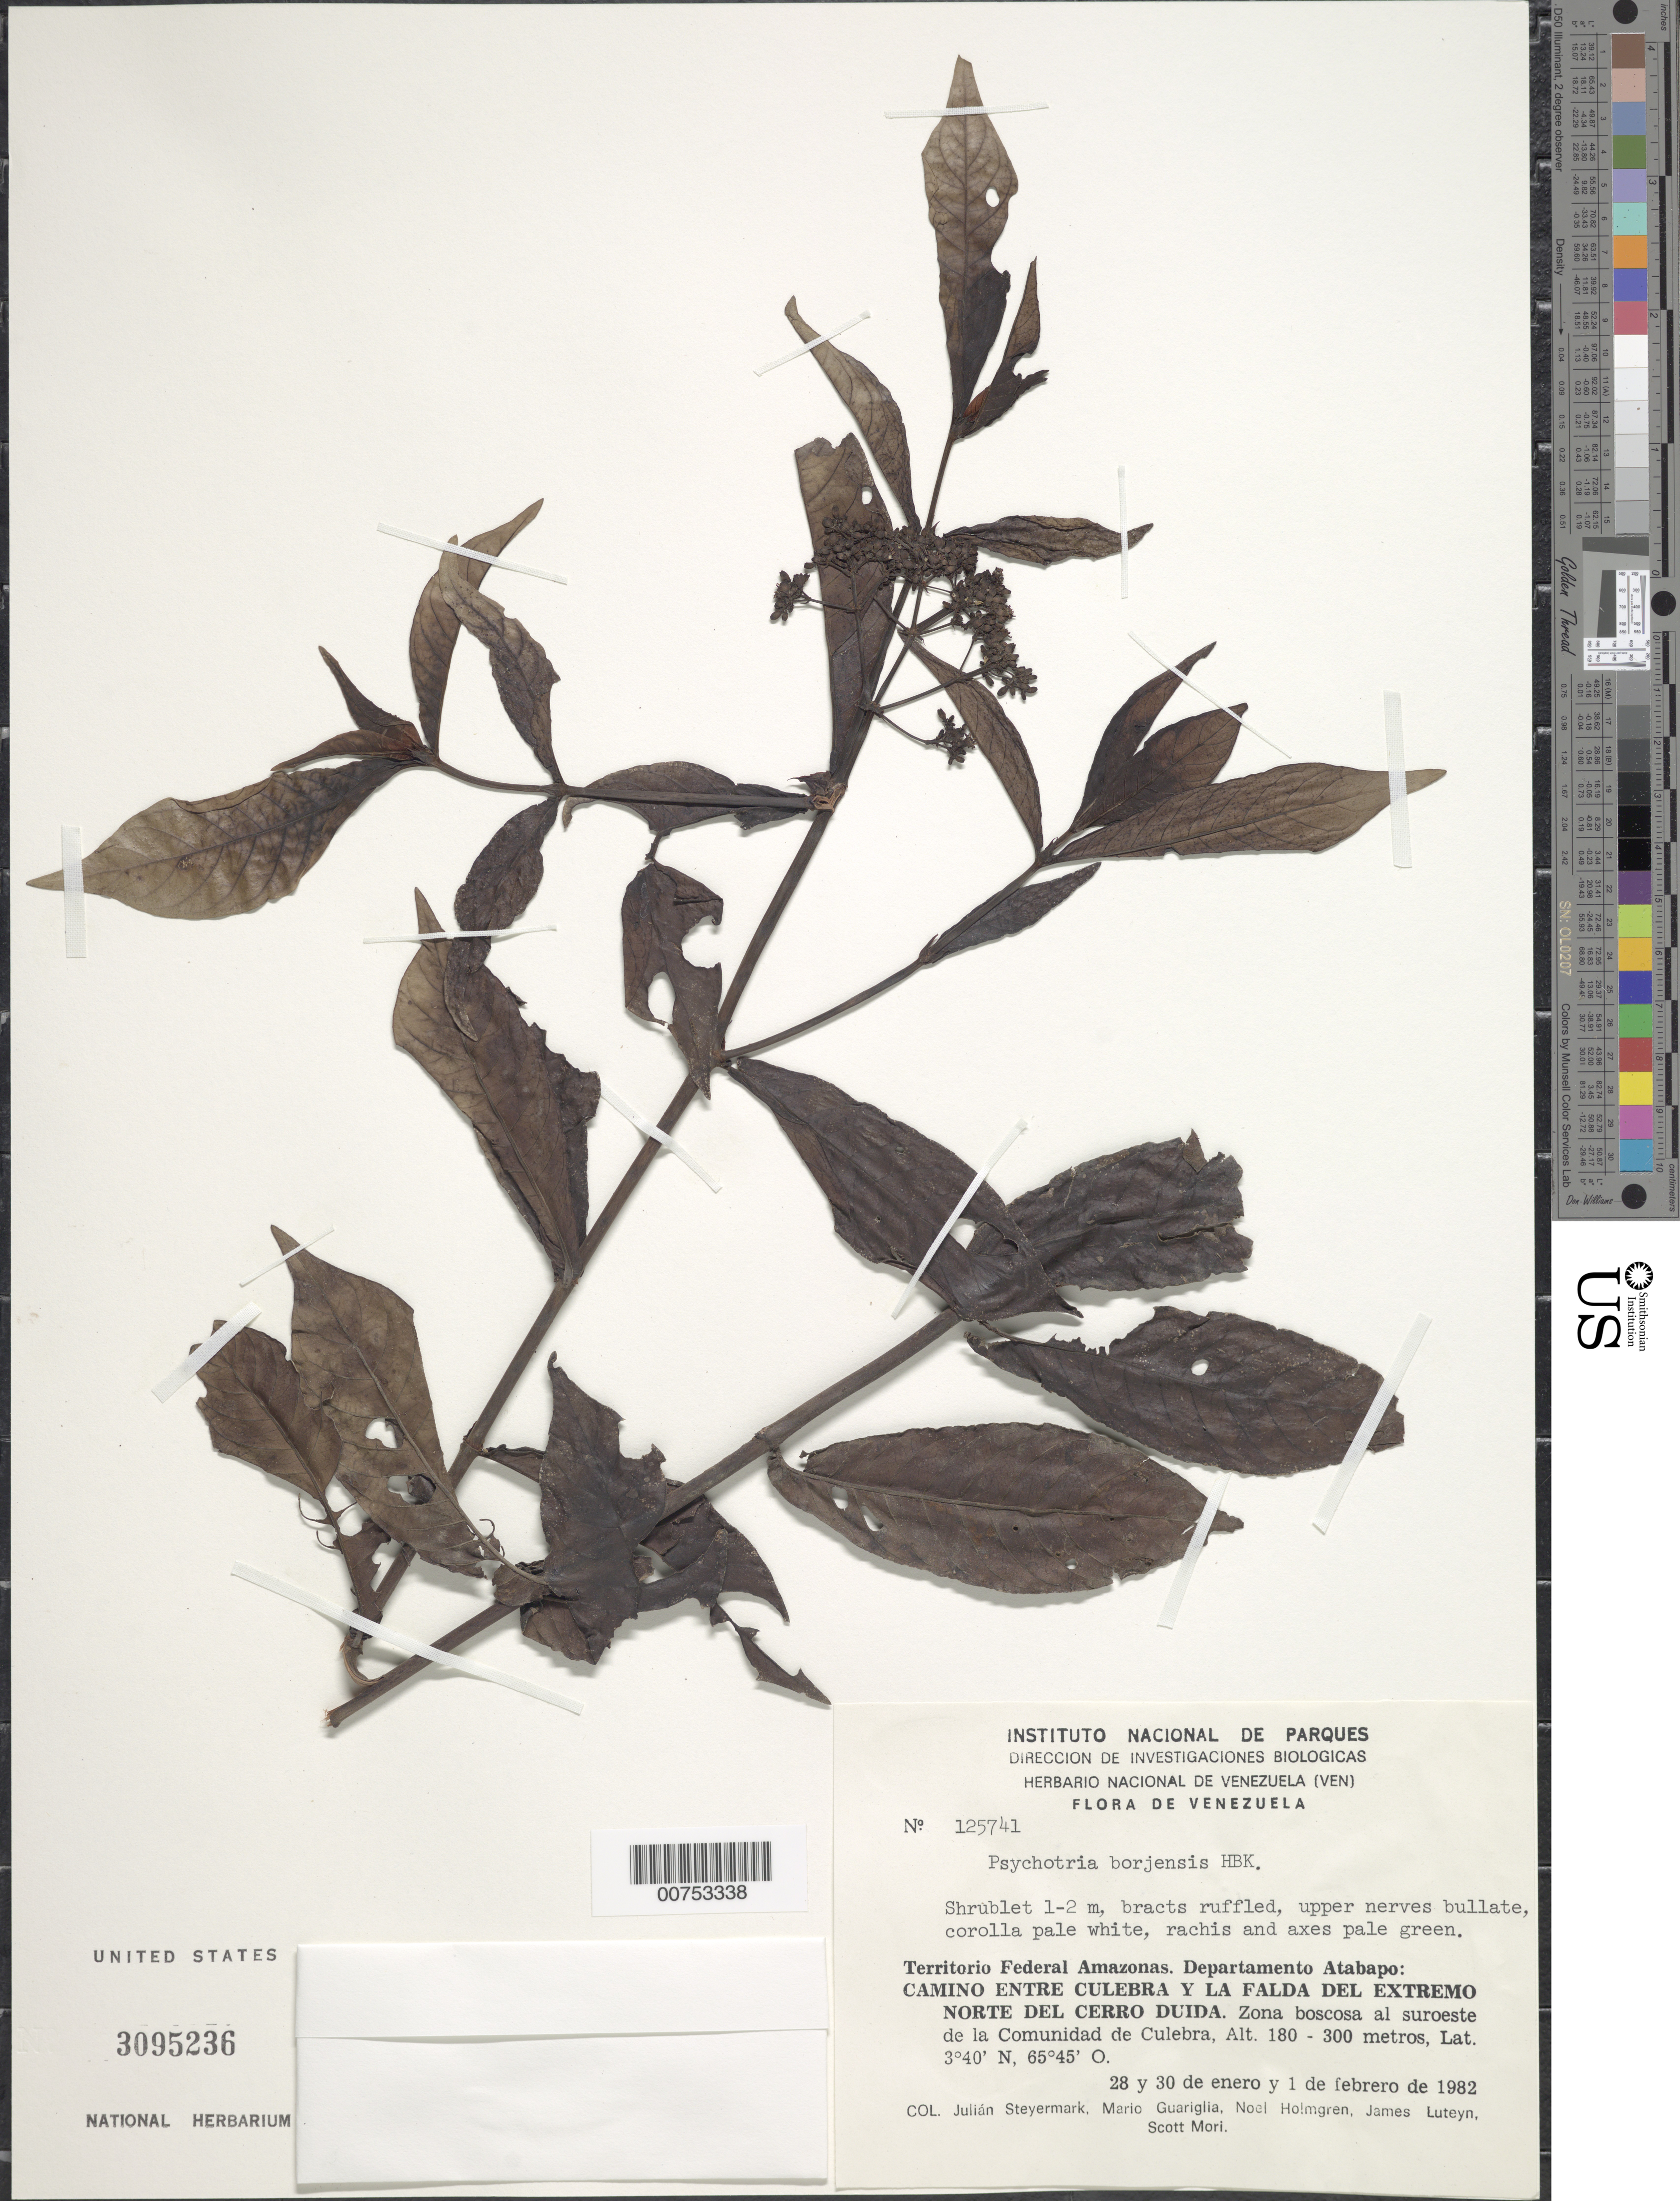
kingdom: Plantae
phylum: Tracheophyta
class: Magnoliopsida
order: Gentianales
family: Rubiaceae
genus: Psychotria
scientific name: Psychotria borjensis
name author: Kunth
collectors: J. Steyermark, M. Guariglia P., N. H. Holmgren, J. L. Luteyn & S. Mori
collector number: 125741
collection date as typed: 28-Jan-82 to 1-Feb-82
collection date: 1982-01-28/1982-02-01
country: Venezuela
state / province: Amazonas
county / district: Atabapo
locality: Cerro Duida, entre Culebra y la Falda del Extremo norte; SO de la Comunidad de Culebra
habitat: Zona boscosa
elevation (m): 180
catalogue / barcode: US 3095236